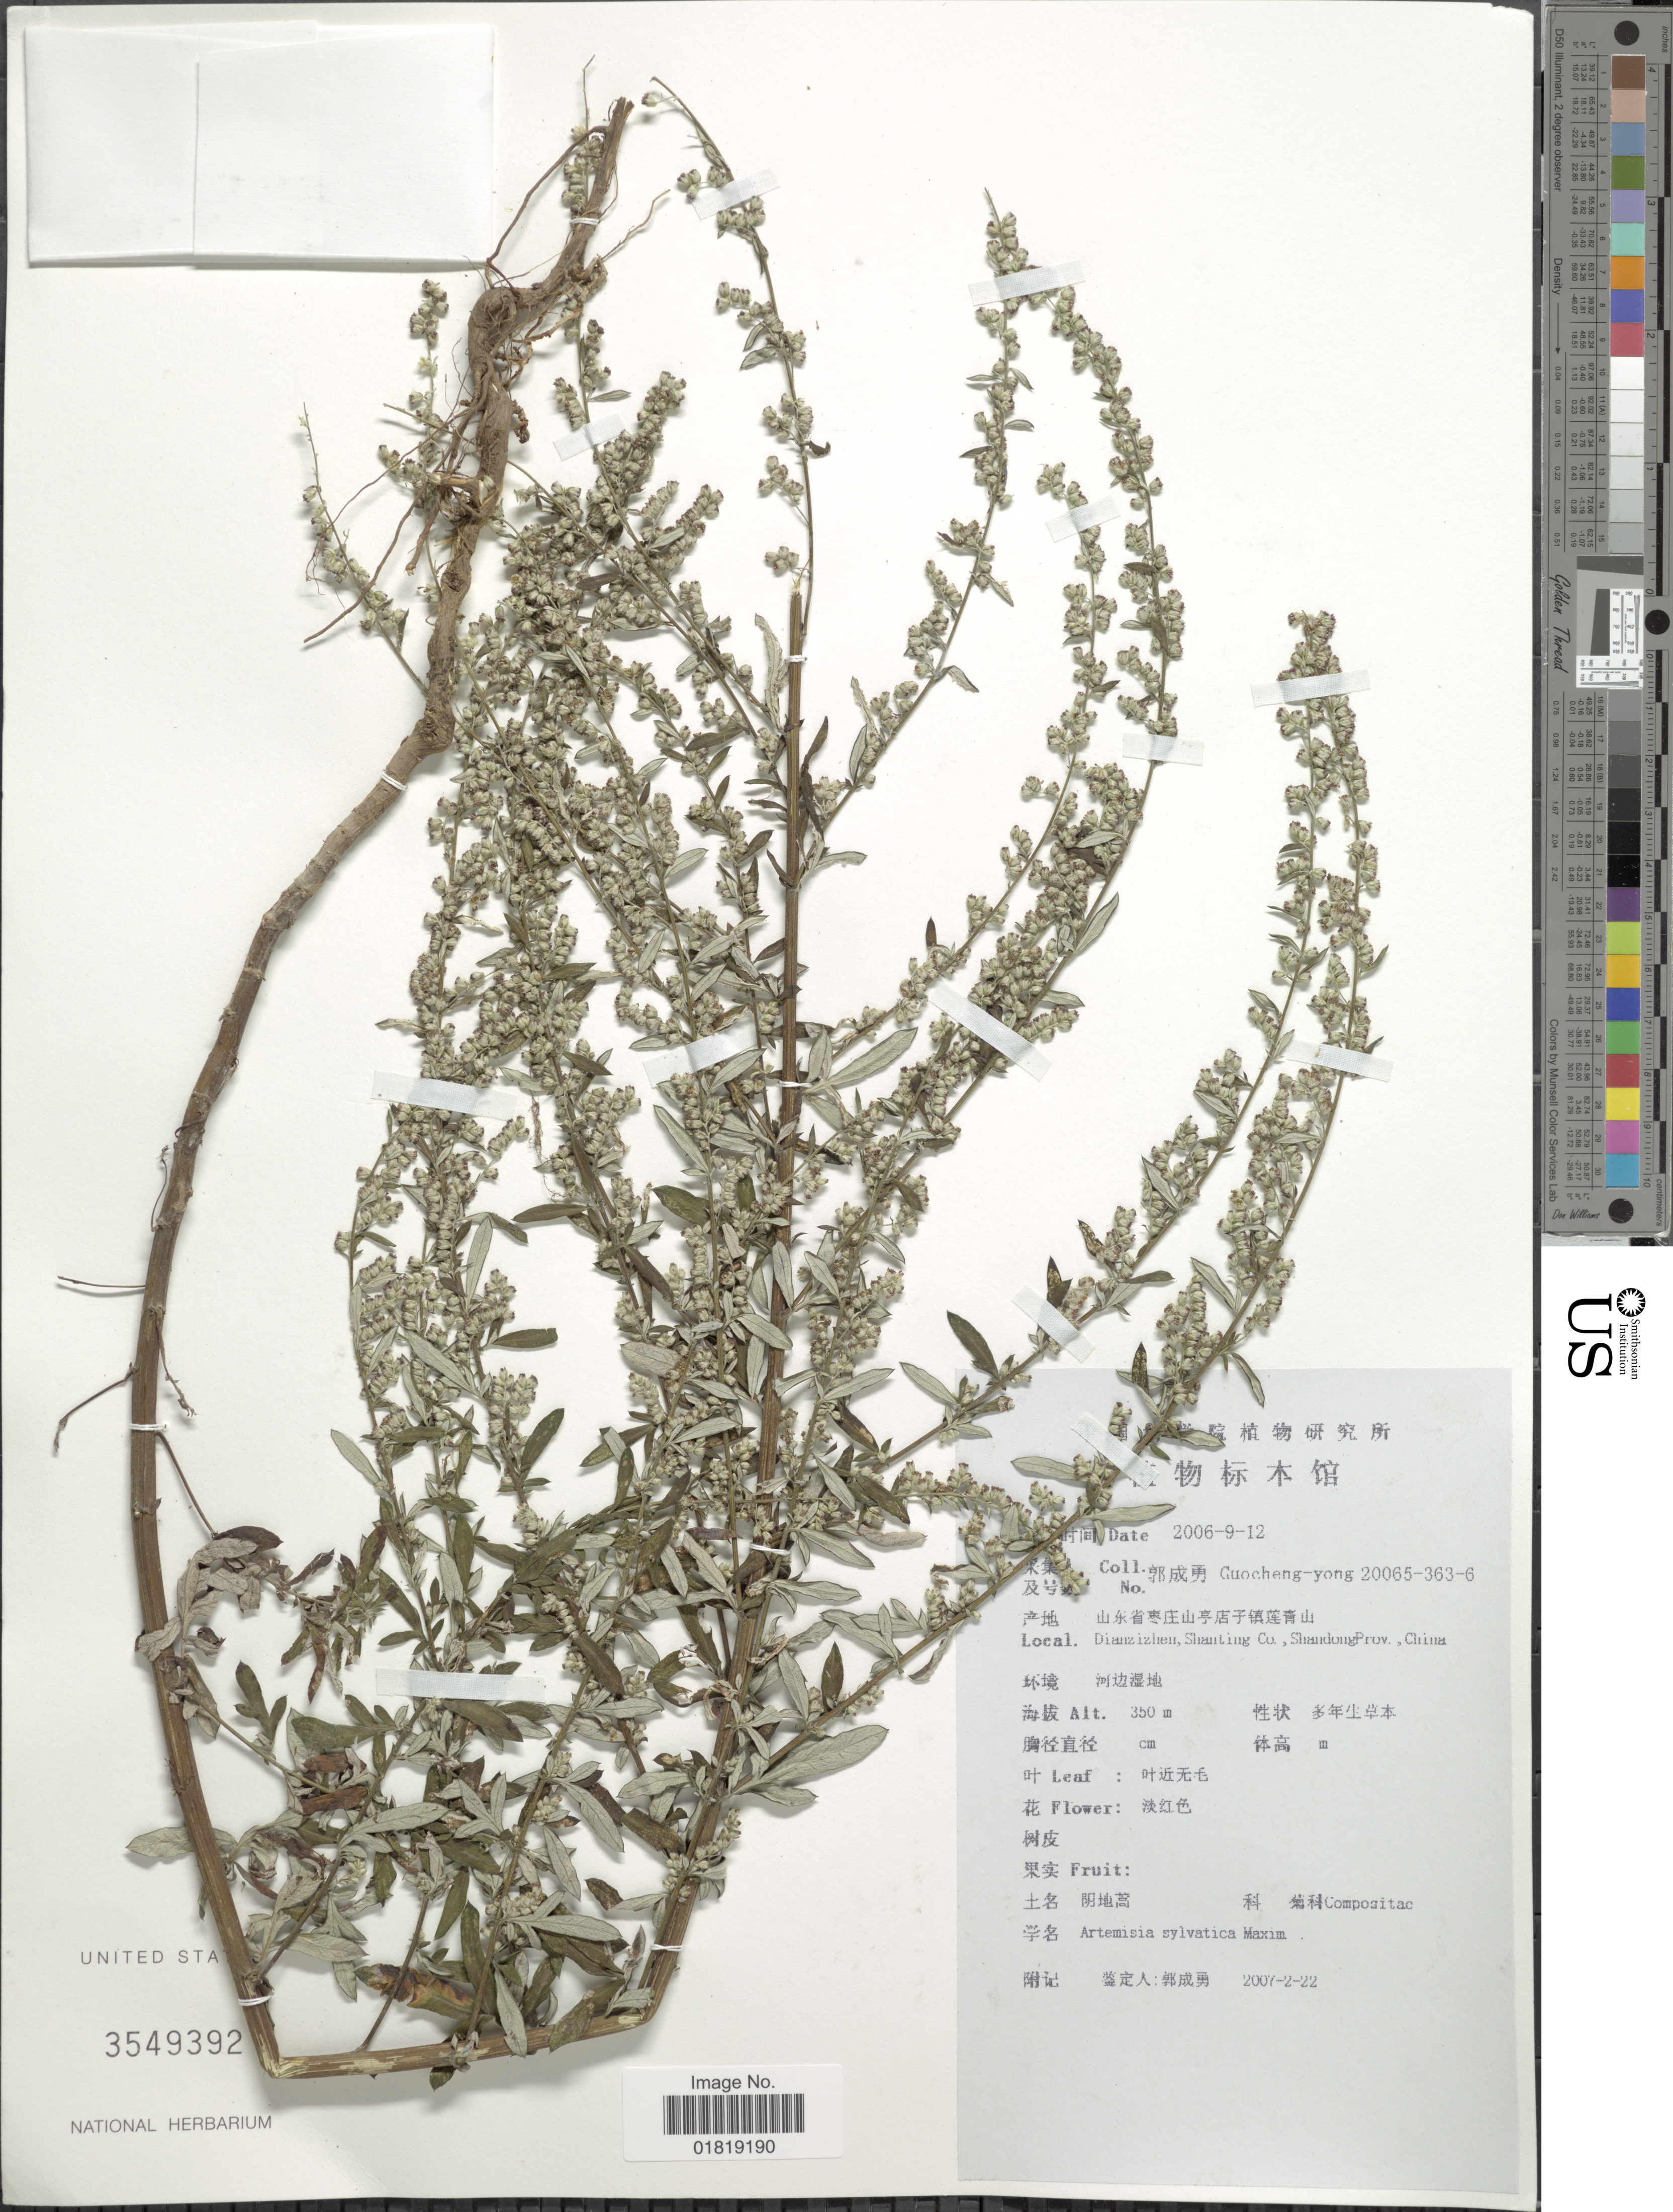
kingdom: Plantae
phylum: Tracheophyta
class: Magnoliopsida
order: Asterales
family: Asteraceae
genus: Artemisia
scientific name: Artemisia sylvatica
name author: Maxim.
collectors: Guo cheng-yong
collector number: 20065-363-6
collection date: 2006-09-12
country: China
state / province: Shandong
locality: Dianzizhen, Shanting Co.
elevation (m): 350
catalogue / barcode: US 3549392